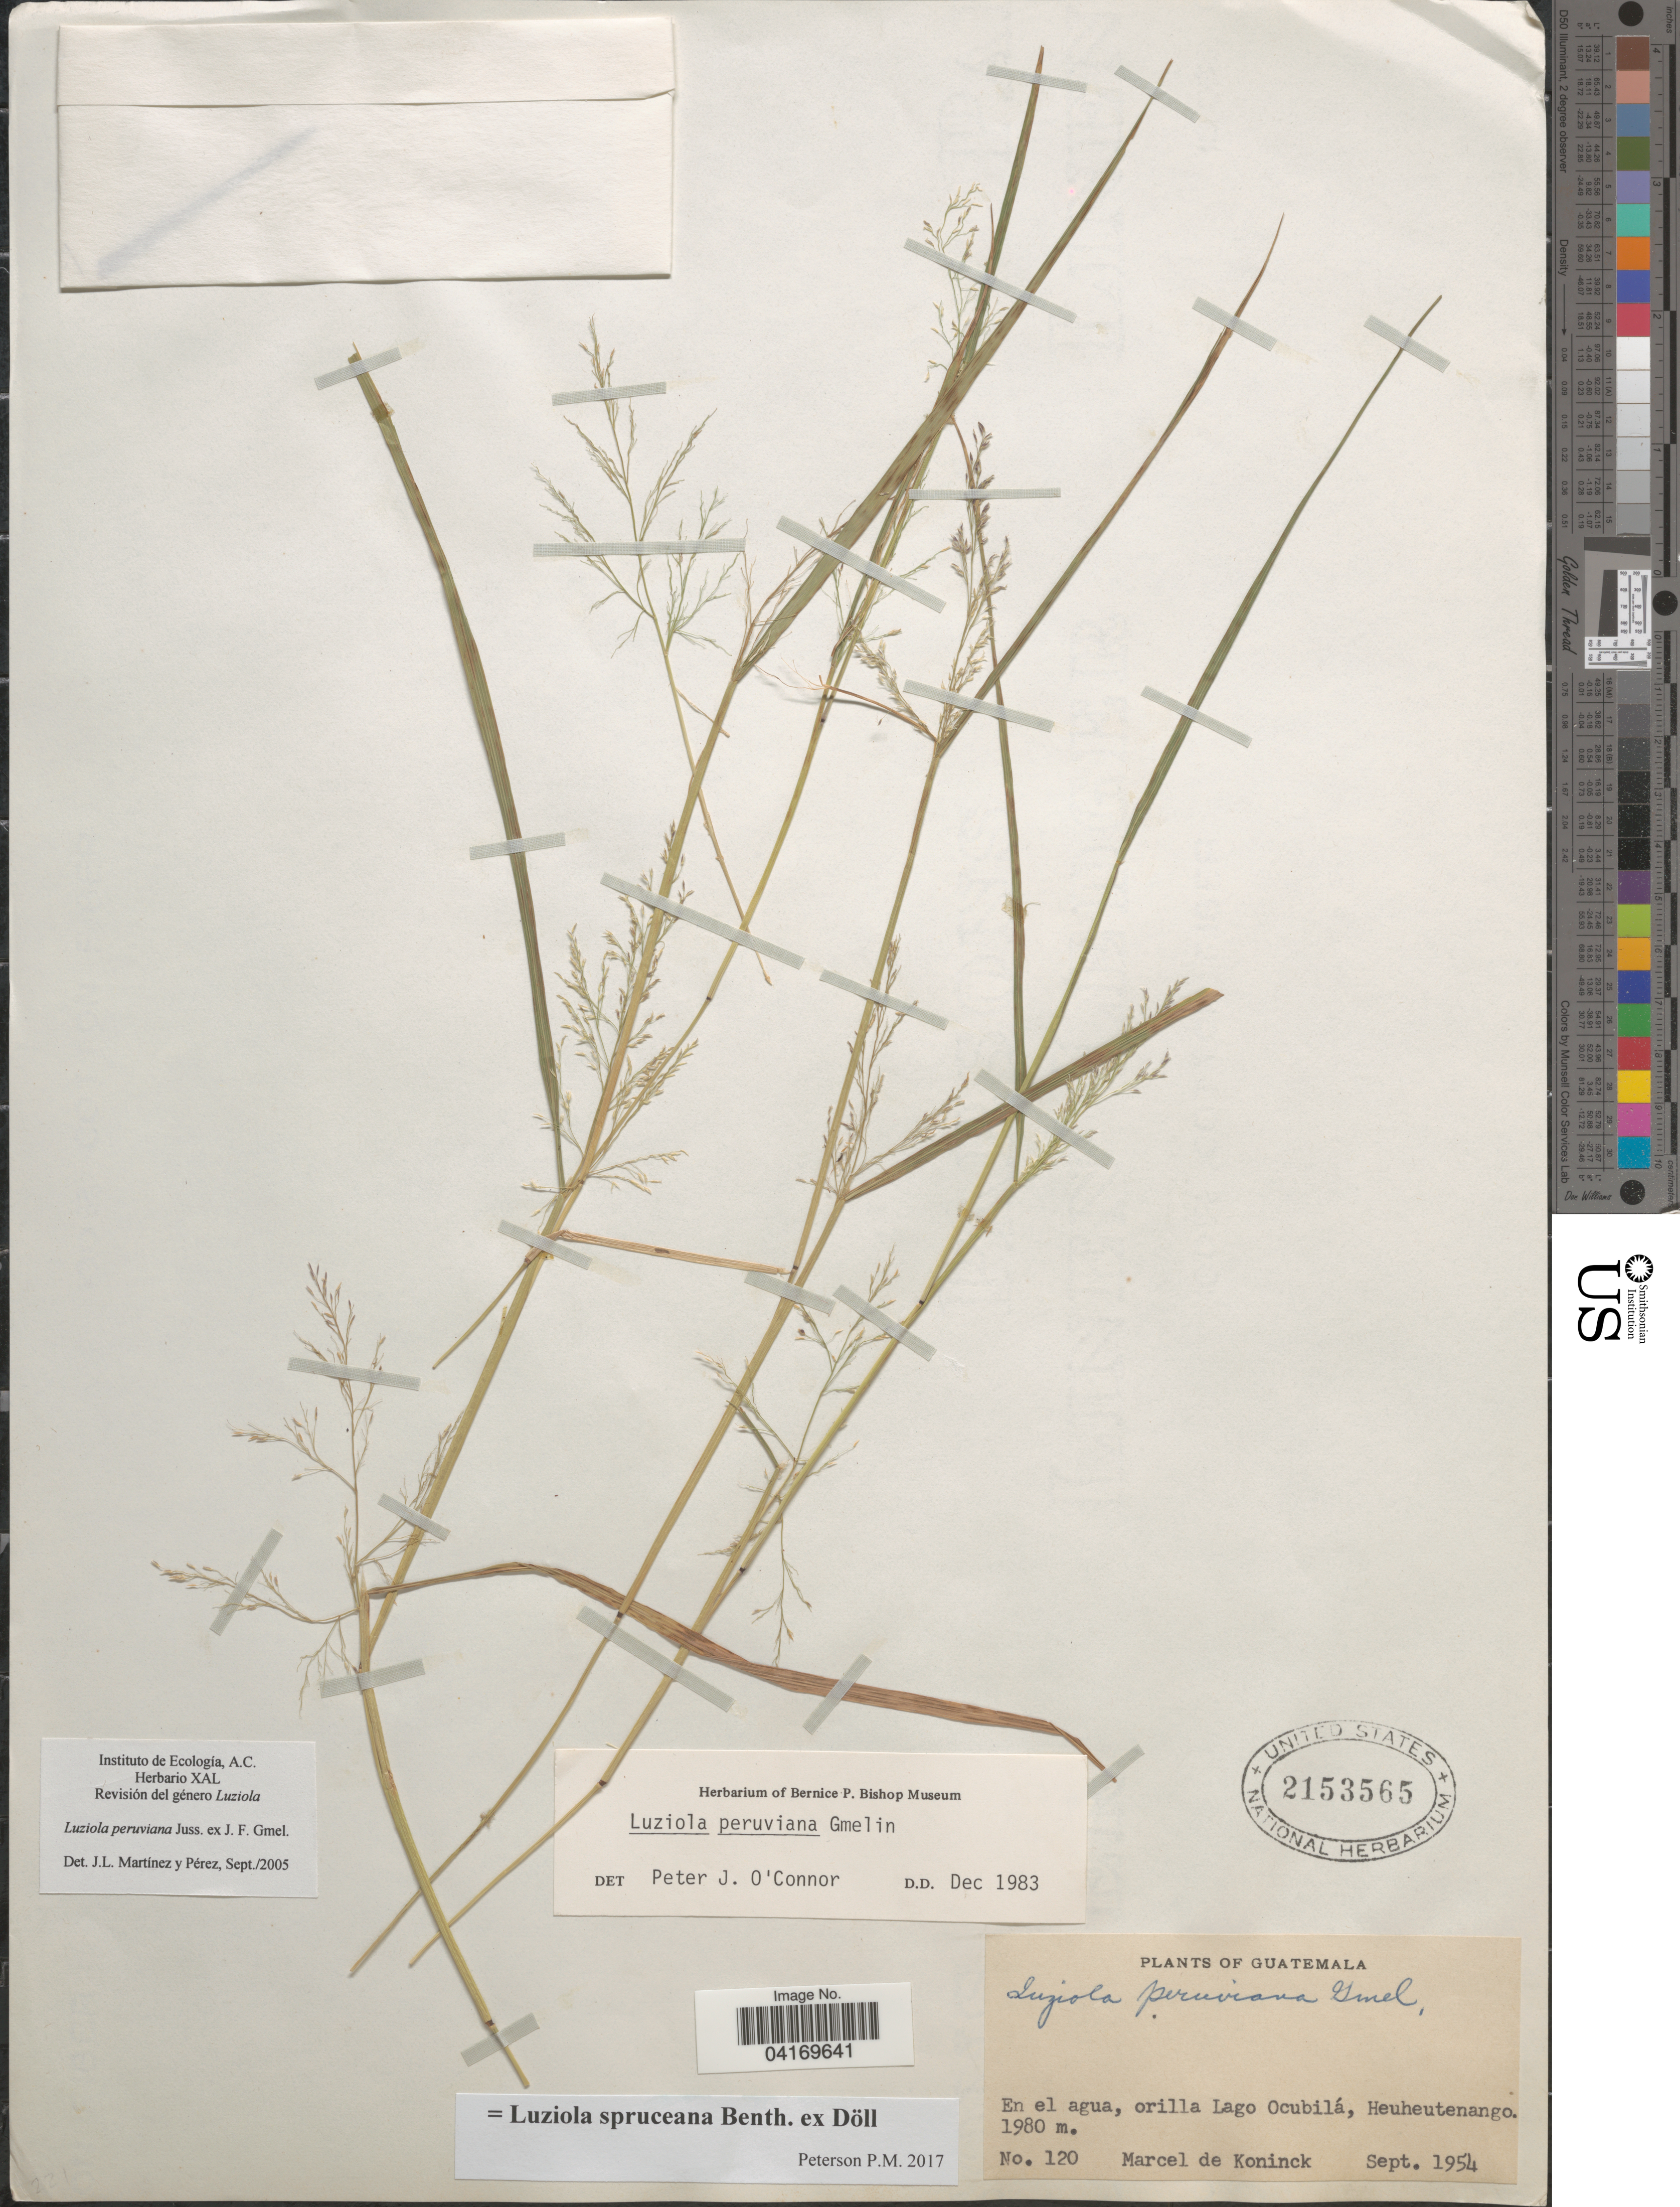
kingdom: Plantae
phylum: Tracheophyta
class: Liliopsida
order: Poales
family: Poaceae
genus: Luziola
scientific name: Luziola spruceana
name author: Benth. ex Döll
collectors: M. Koninck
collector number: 120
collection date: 1954-09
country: Guatemala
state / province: Huehuetenango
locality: En el agua, orilla Lago Ocubilá, Heuheutenango.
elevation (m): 1980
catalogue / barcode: US 2153565